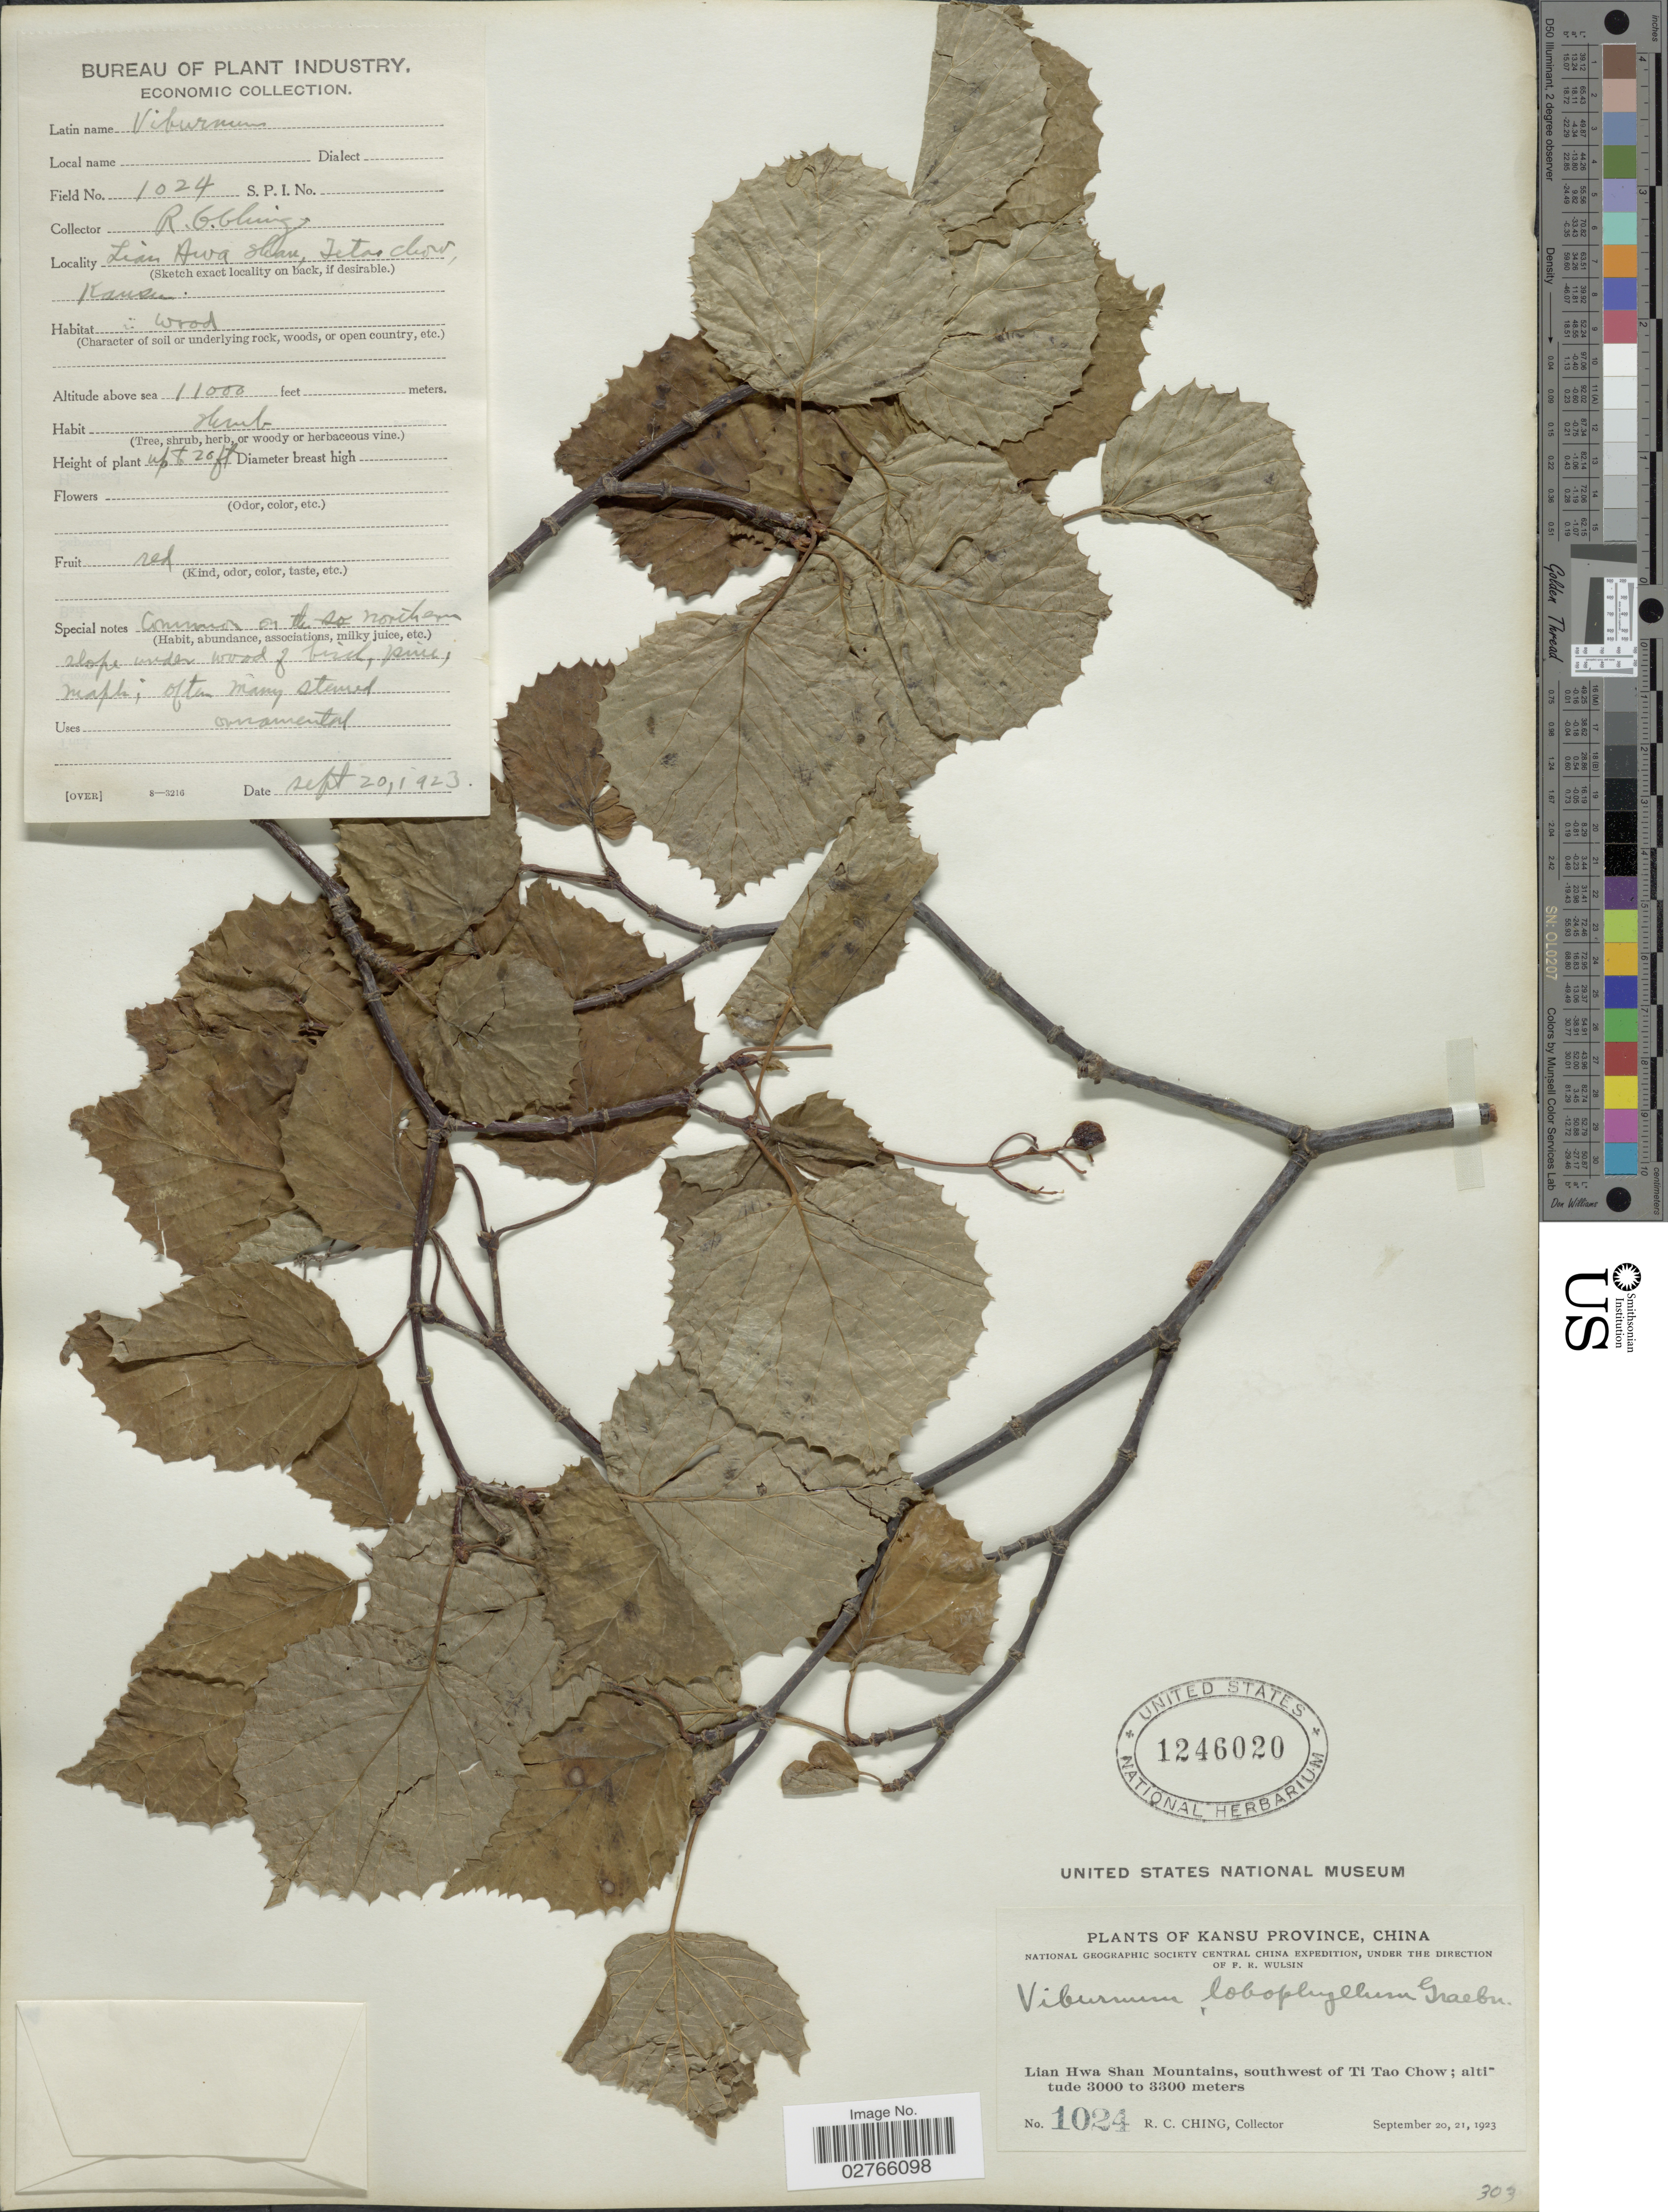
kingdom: Plantae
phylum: Tracheophyta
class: Magnoliopsida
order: Dipsacales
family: Viburnaceae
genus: Viburnum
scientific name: Viburnum lobophyllum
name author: Graebn.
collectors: R. C. Ching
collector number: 1024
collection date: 1923-09-20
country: China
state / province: Gansu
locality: Kansu Province, Lian Hwa Shan Mountains, southwest of Ti Tao Chow.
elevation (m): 3353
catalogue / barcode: US 1246020